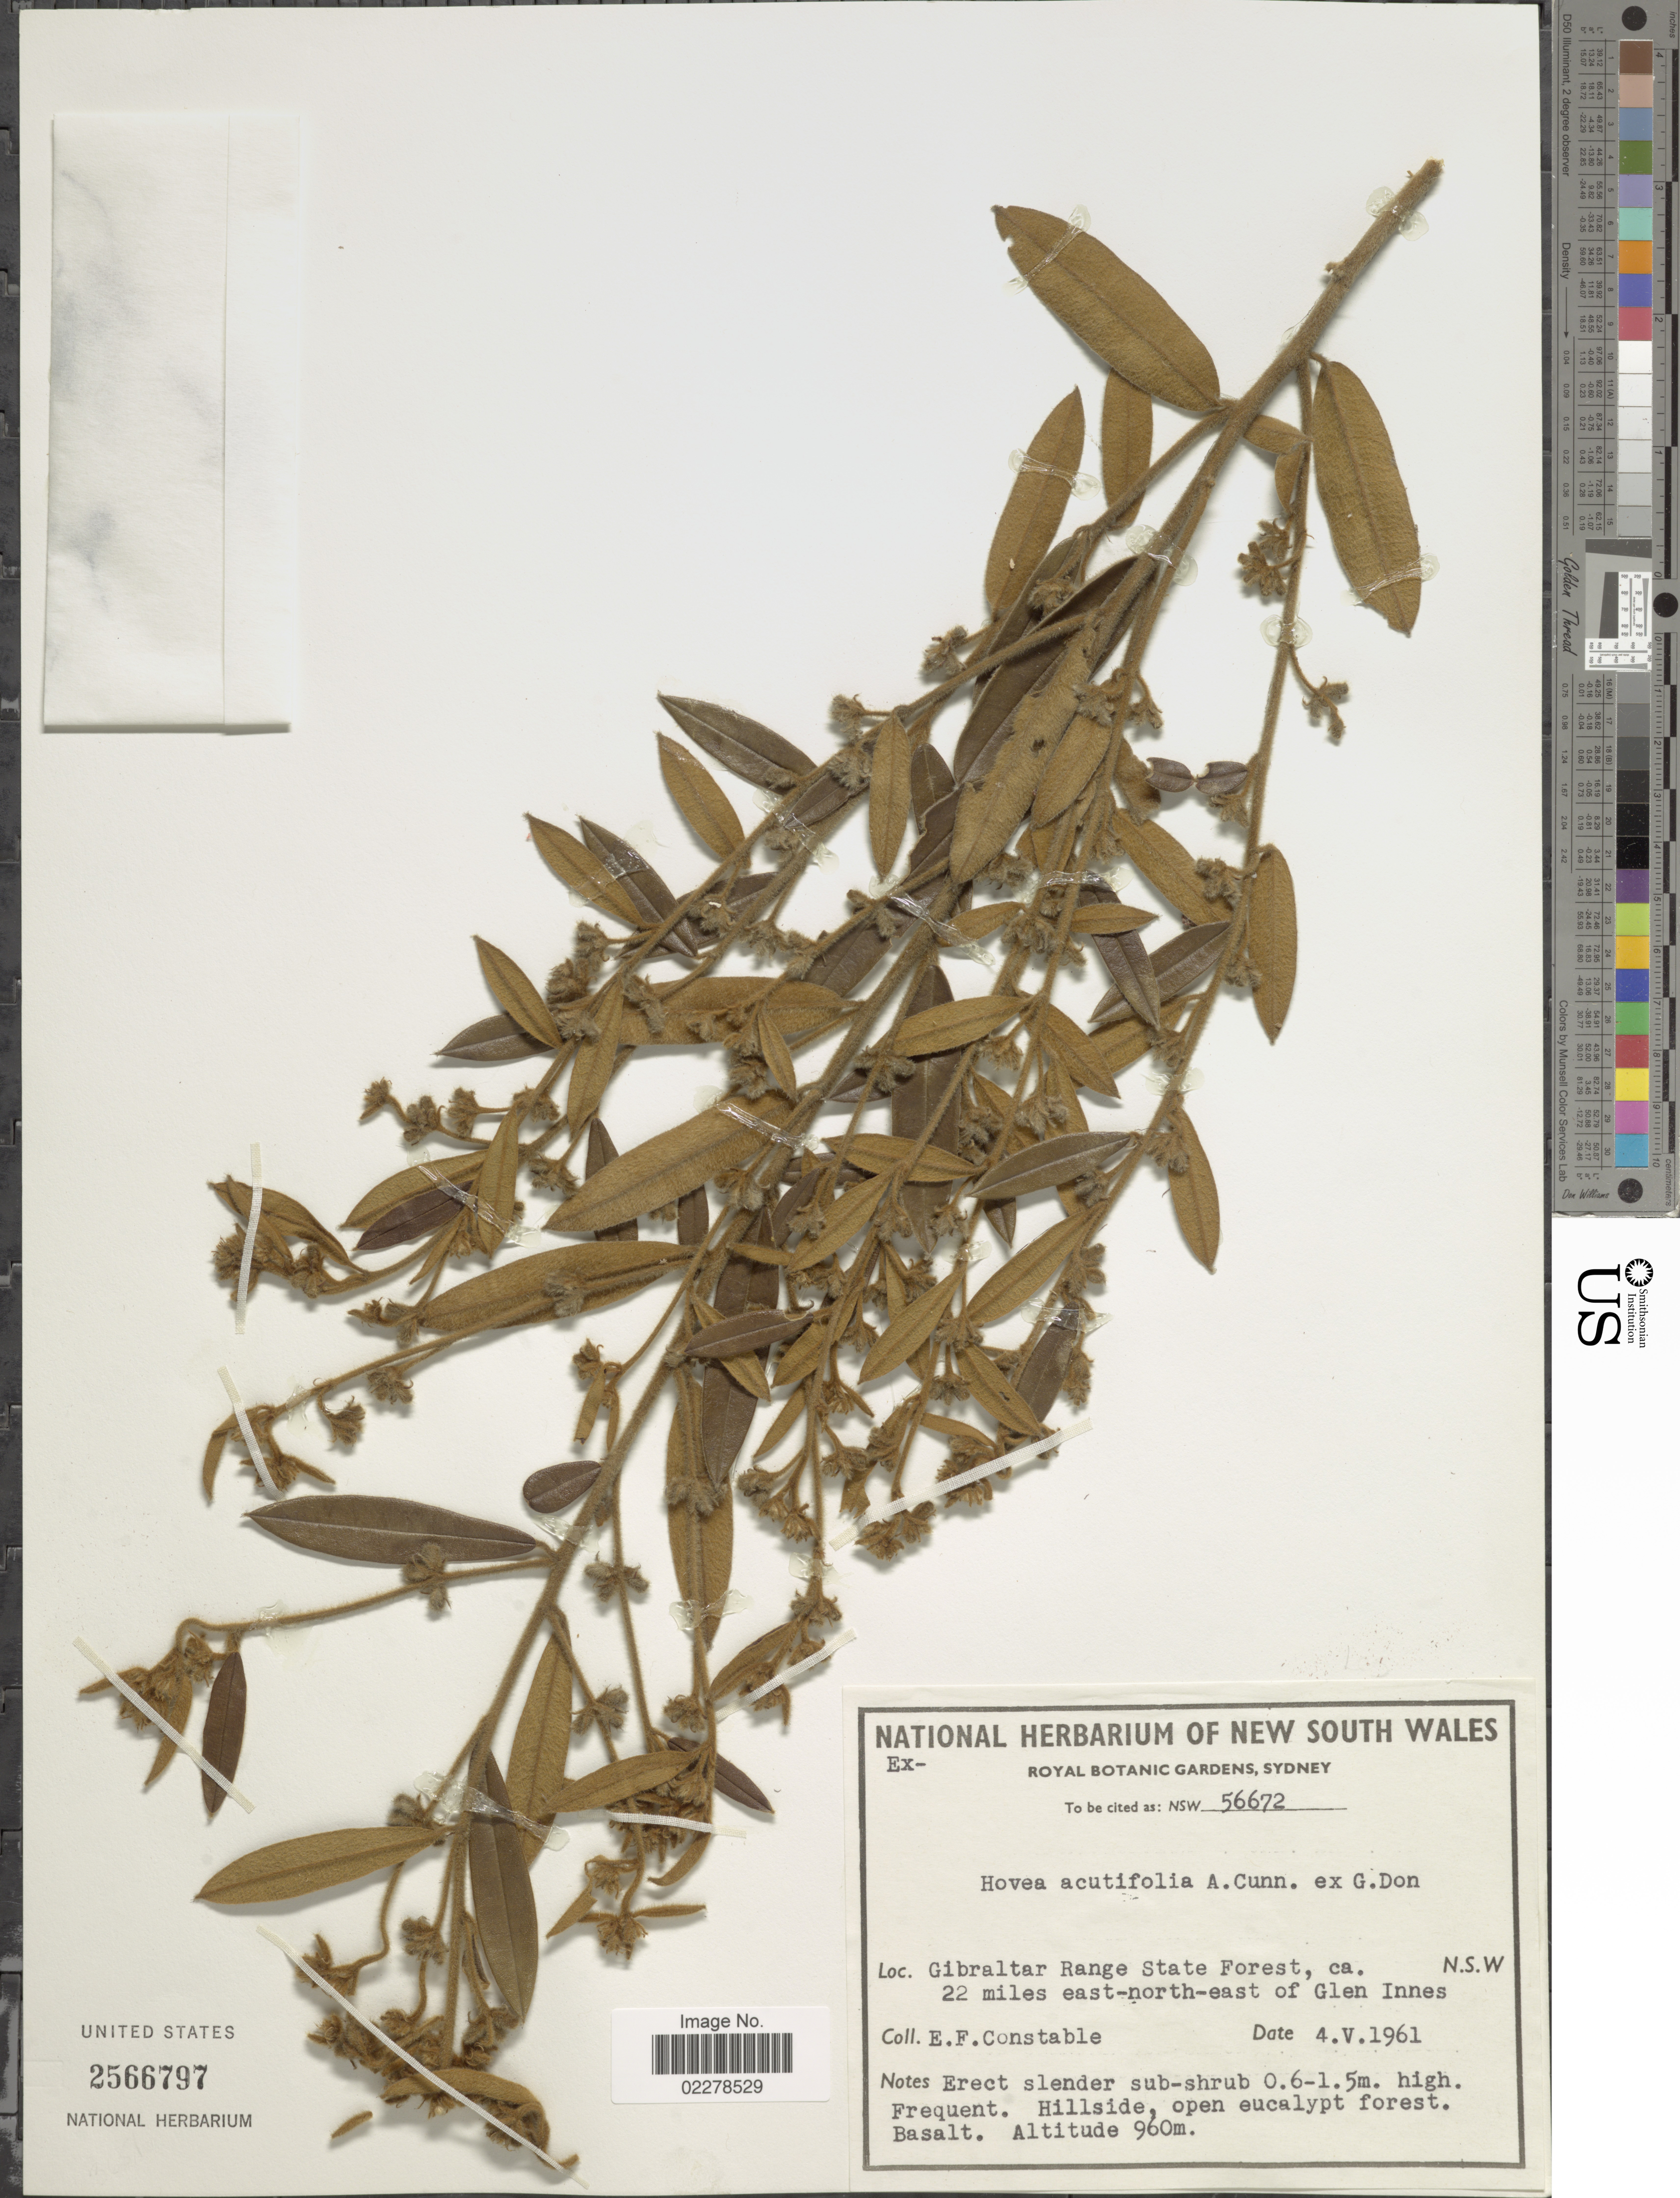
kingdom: Plantae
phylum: Tracheophyta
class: Magnoliopsida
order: Fabales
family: Fabaceae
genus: Hovea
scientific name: Hovea acutifolia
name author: G. Don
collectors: E. F. Constable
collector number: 56672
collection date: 1961-05-04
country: Australia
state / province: New South Wales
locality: Gibraltar Range States Forest, ca. 22 miles east-north-east of Glen Innes. N.S.W.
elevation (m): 960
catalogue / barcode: US 2566797